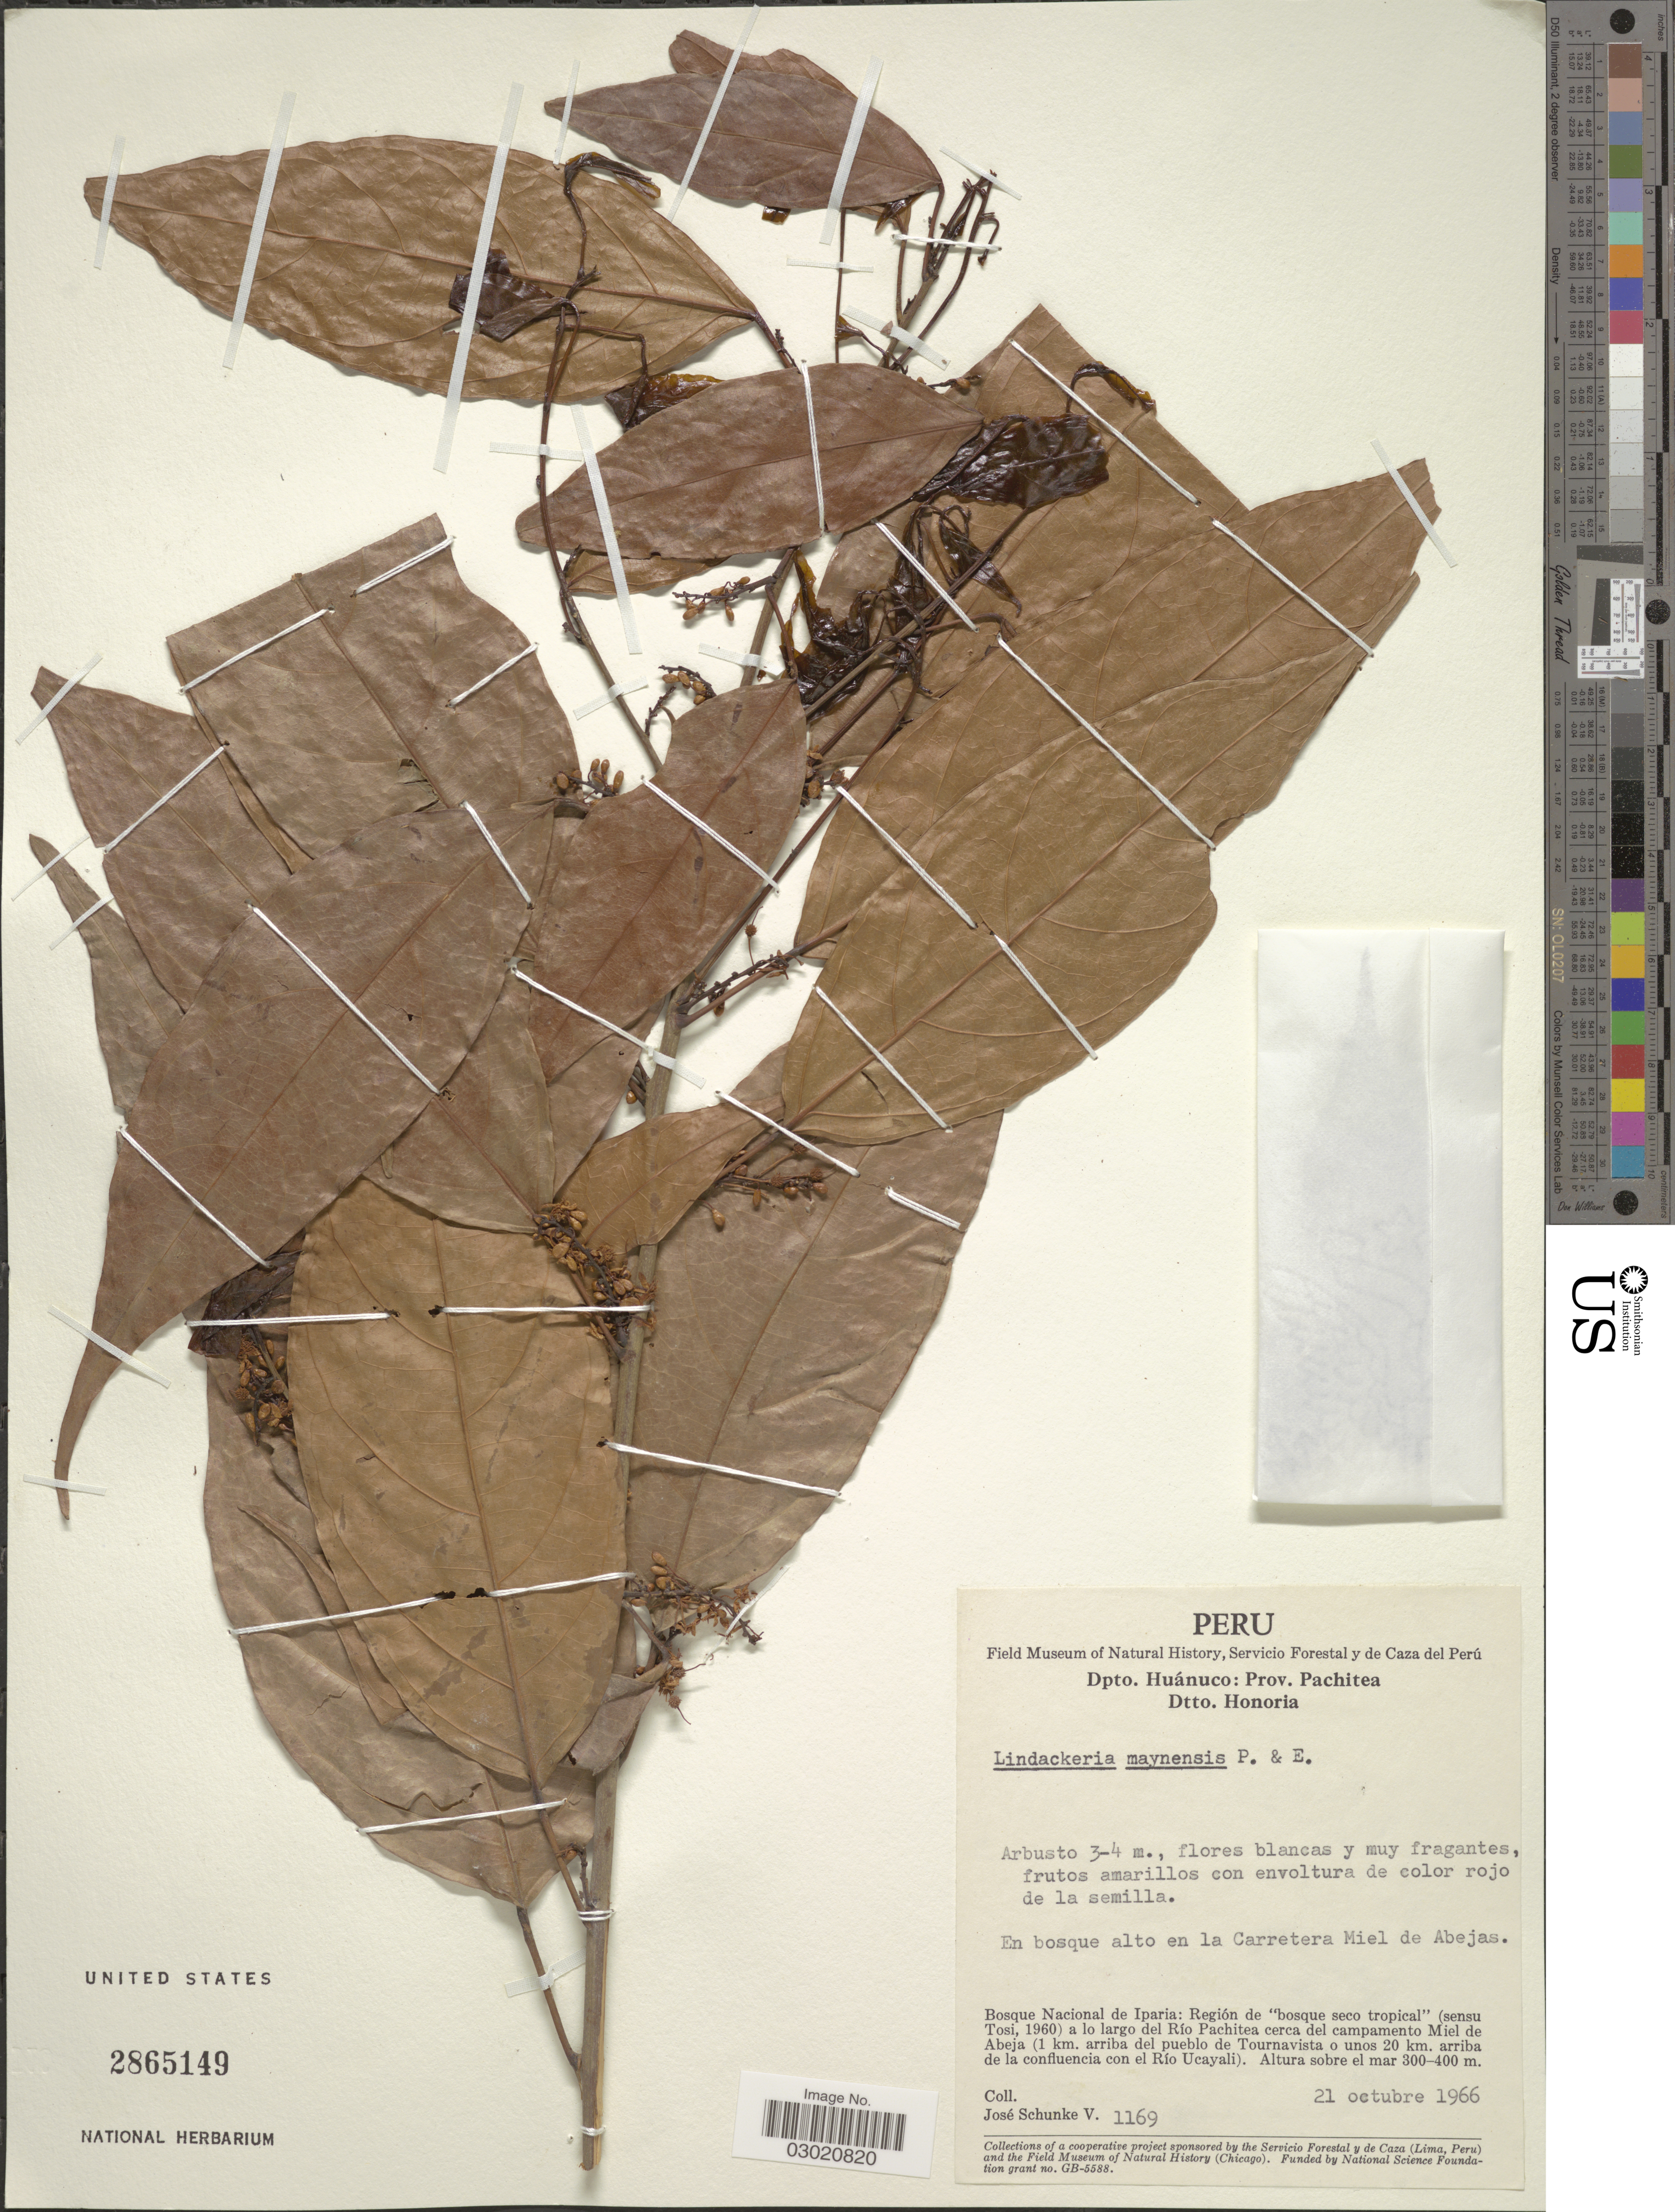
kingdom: Plantae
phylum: Tracheophyta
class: Magnoliopsida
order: Malpighiales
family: Achariaceae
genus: Lindackeria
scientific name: Lindackeria paludosa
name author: (Benth.) Gilg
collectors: J. Schunke Vigo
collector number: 1169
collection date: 1966-10-21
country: Peru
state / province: Huánuco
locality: Dpto. Huánuco: Prov. Pachitea, Dtto. Honoria, Bosque Nacional de Iparia: Región de "bosque seco tropical" (sensu Tosi, 1960) a lo largo del Río Pachitea cerca del campamento Miel de Abeja (1 km. arriba del pueblo de Tournavista o unos 20 km. arriba de la confluencia con el Río Ucayali), En monte alto en la Carretera Miel de Abejas.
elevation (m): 300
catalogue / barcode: US 2865149